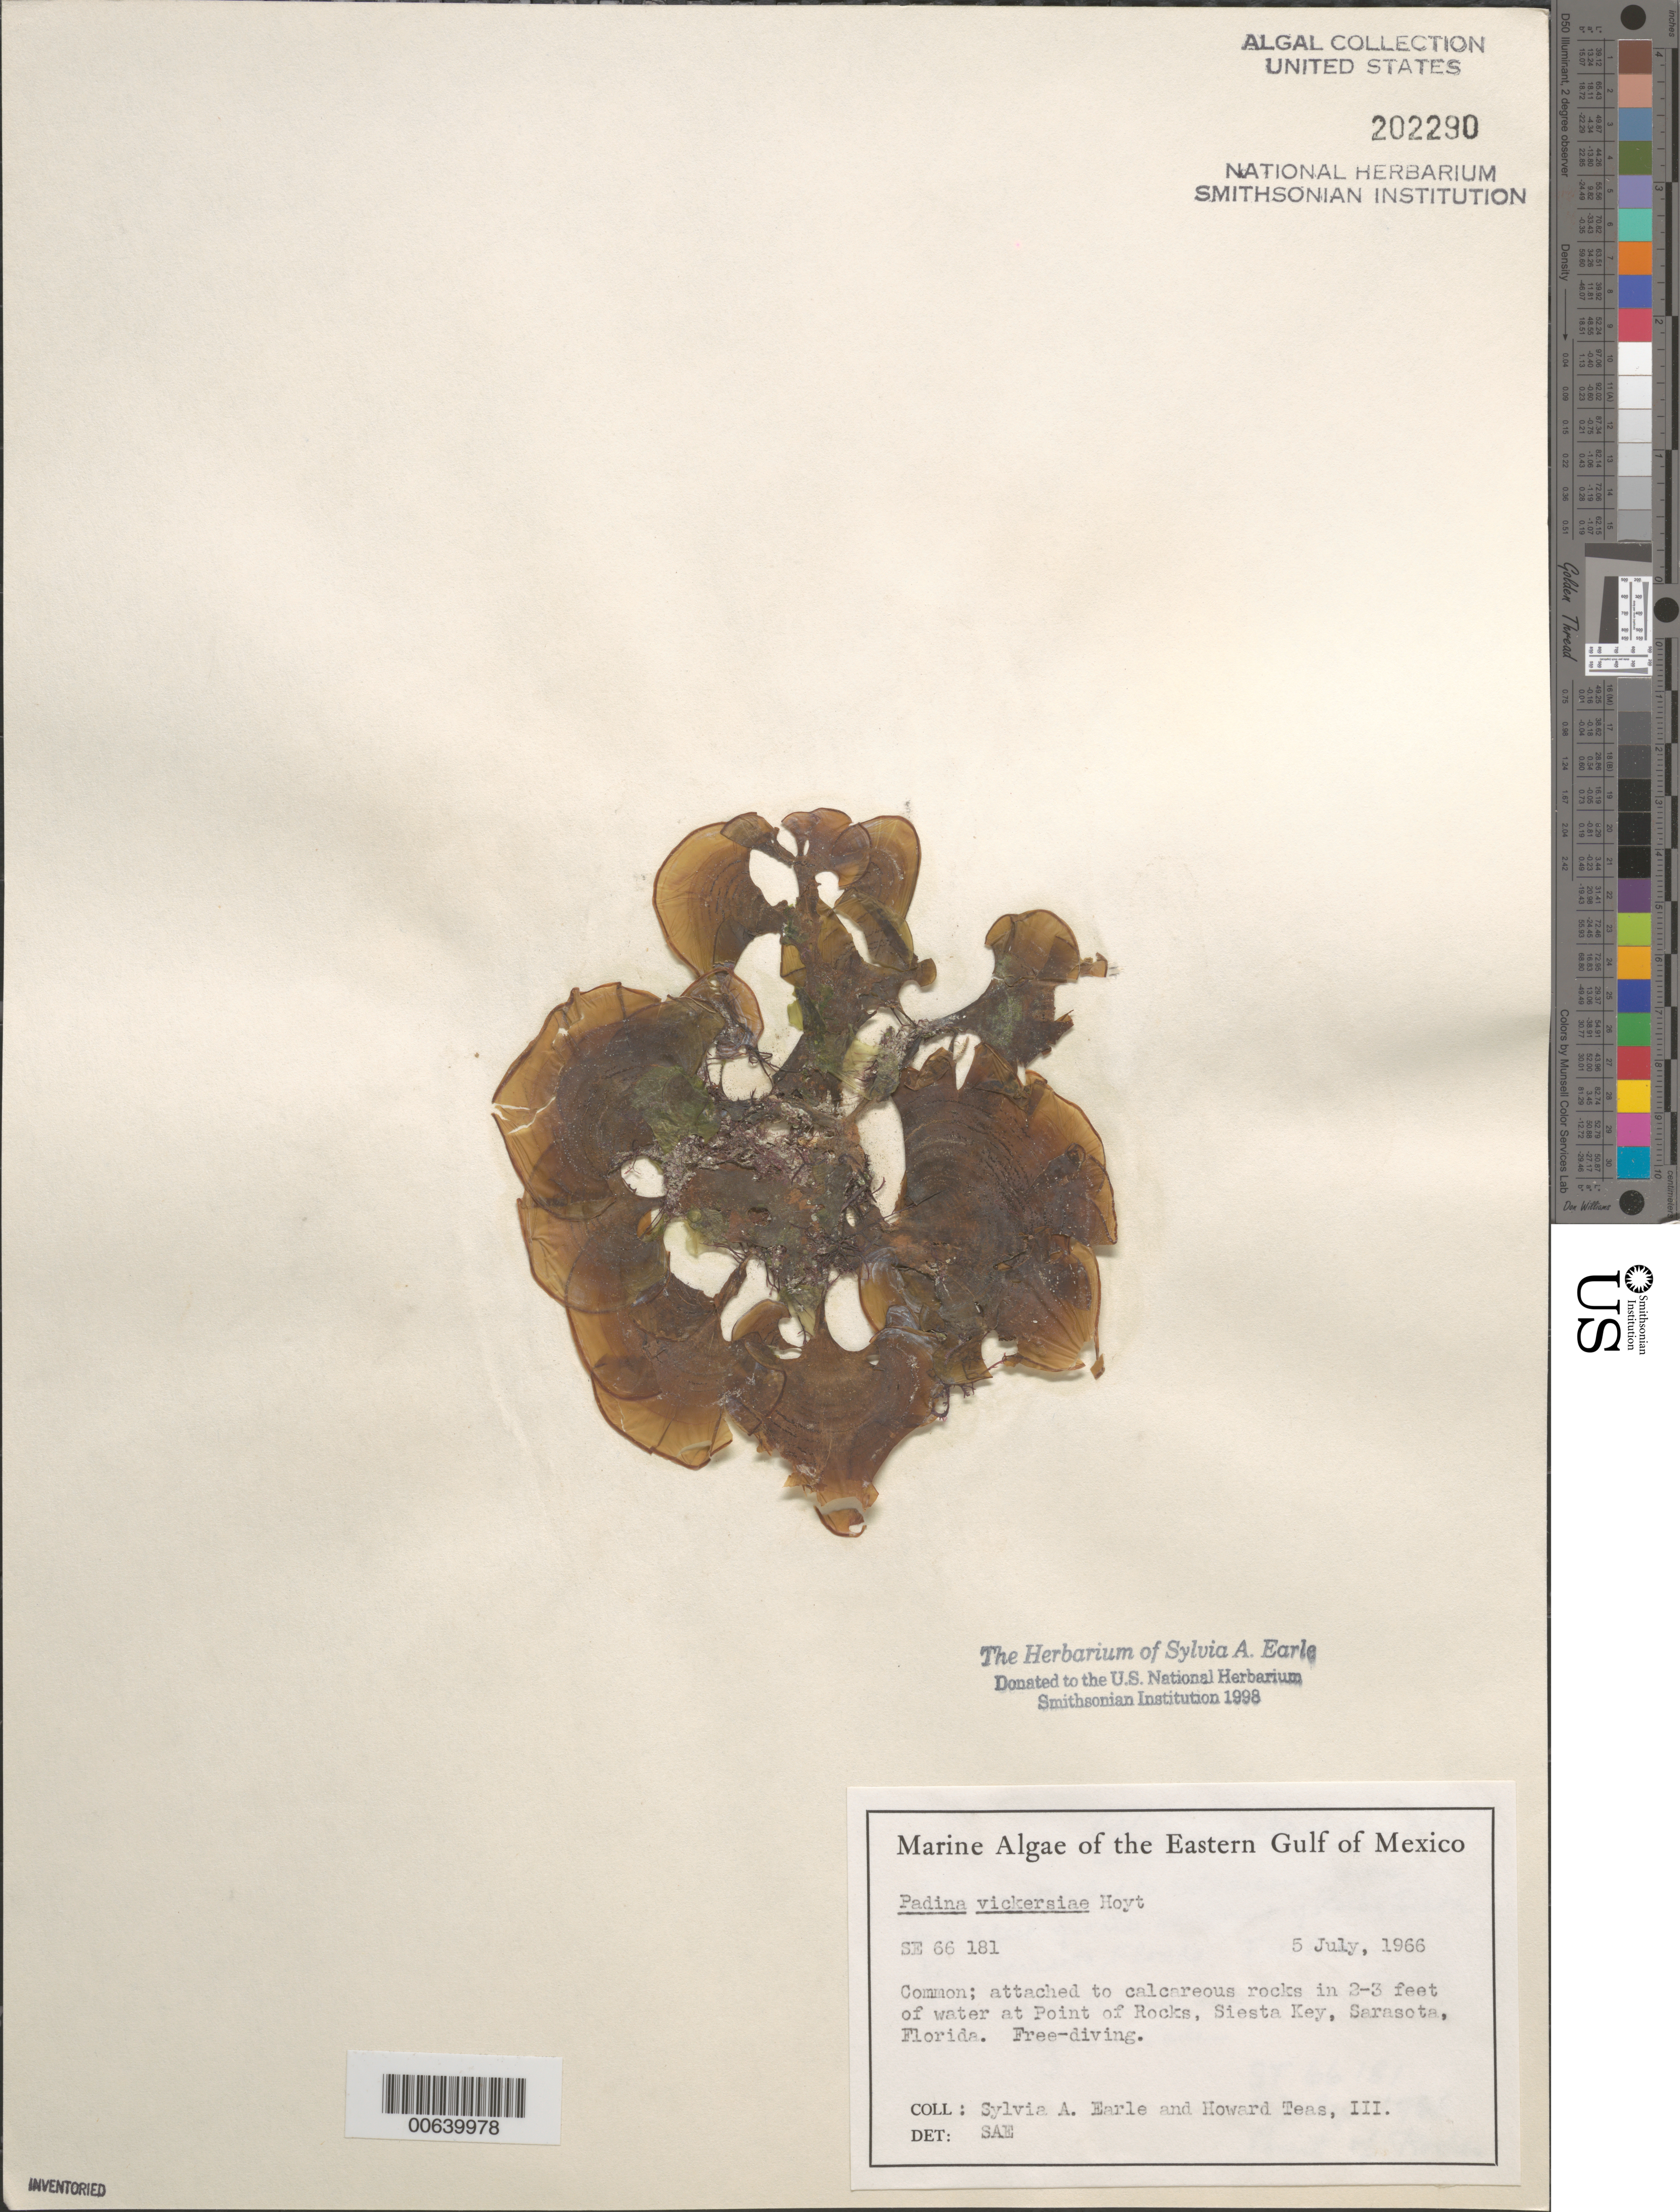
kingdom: Chromista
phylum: Ochrophyta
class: Phaeophyceae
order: Dictyotales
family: Dictyotaceae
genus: Padina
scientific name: Padina gymnospora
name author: (Kütz.) O.G. Sond.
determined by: Algae name updating Project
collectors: S. A. Earle & H. Teas III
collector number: SE 66181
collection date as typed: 05 Jul 1966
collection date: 1966-07-05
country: United States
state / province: Florida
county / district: Sarasota County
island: Siesta Key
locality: Point of Rocks, Sarasota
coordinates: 27 14.6'N, 82 32.1'W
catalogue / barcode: US 202290